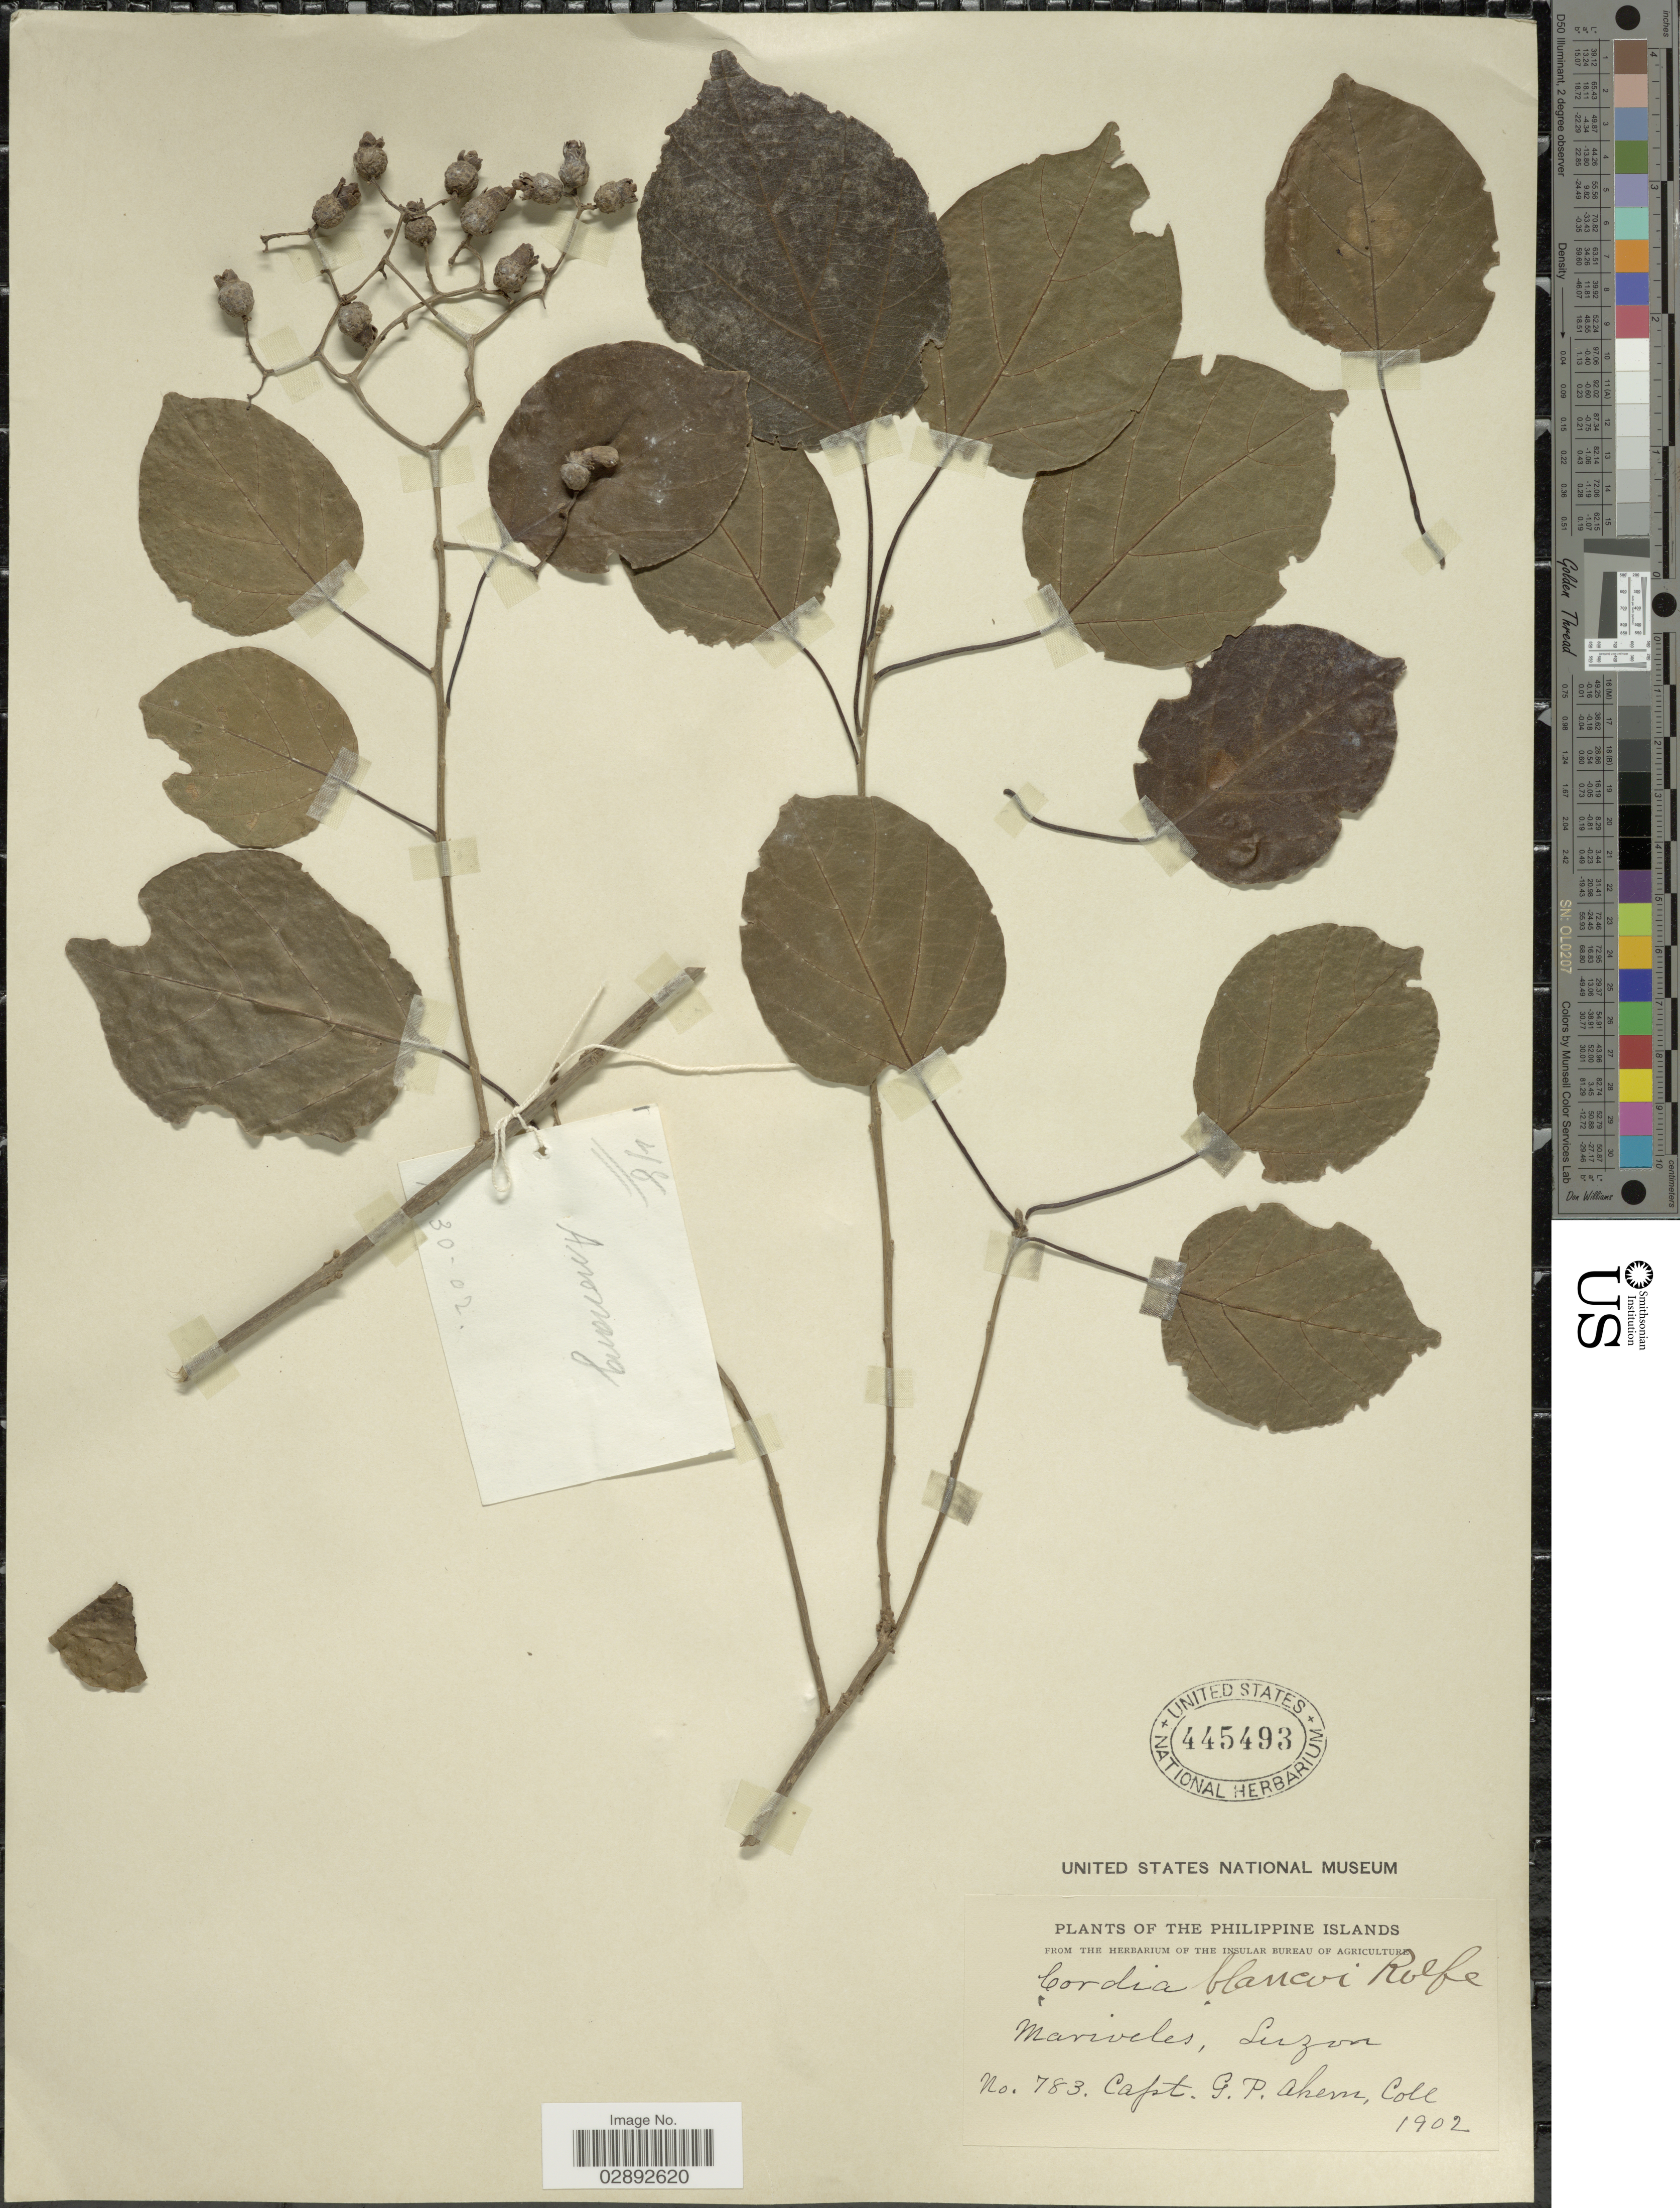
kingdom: Plantae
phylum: Tracheophyta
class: Magnoliopsida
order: Boraginales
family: Cordiaceae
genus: Cordia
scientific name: Cordia dichotoma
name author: G. Forst.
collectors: G. Ahern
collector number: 783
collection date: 1902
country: Philippines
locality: Mariveles, Luzon.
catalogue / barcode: US 445493